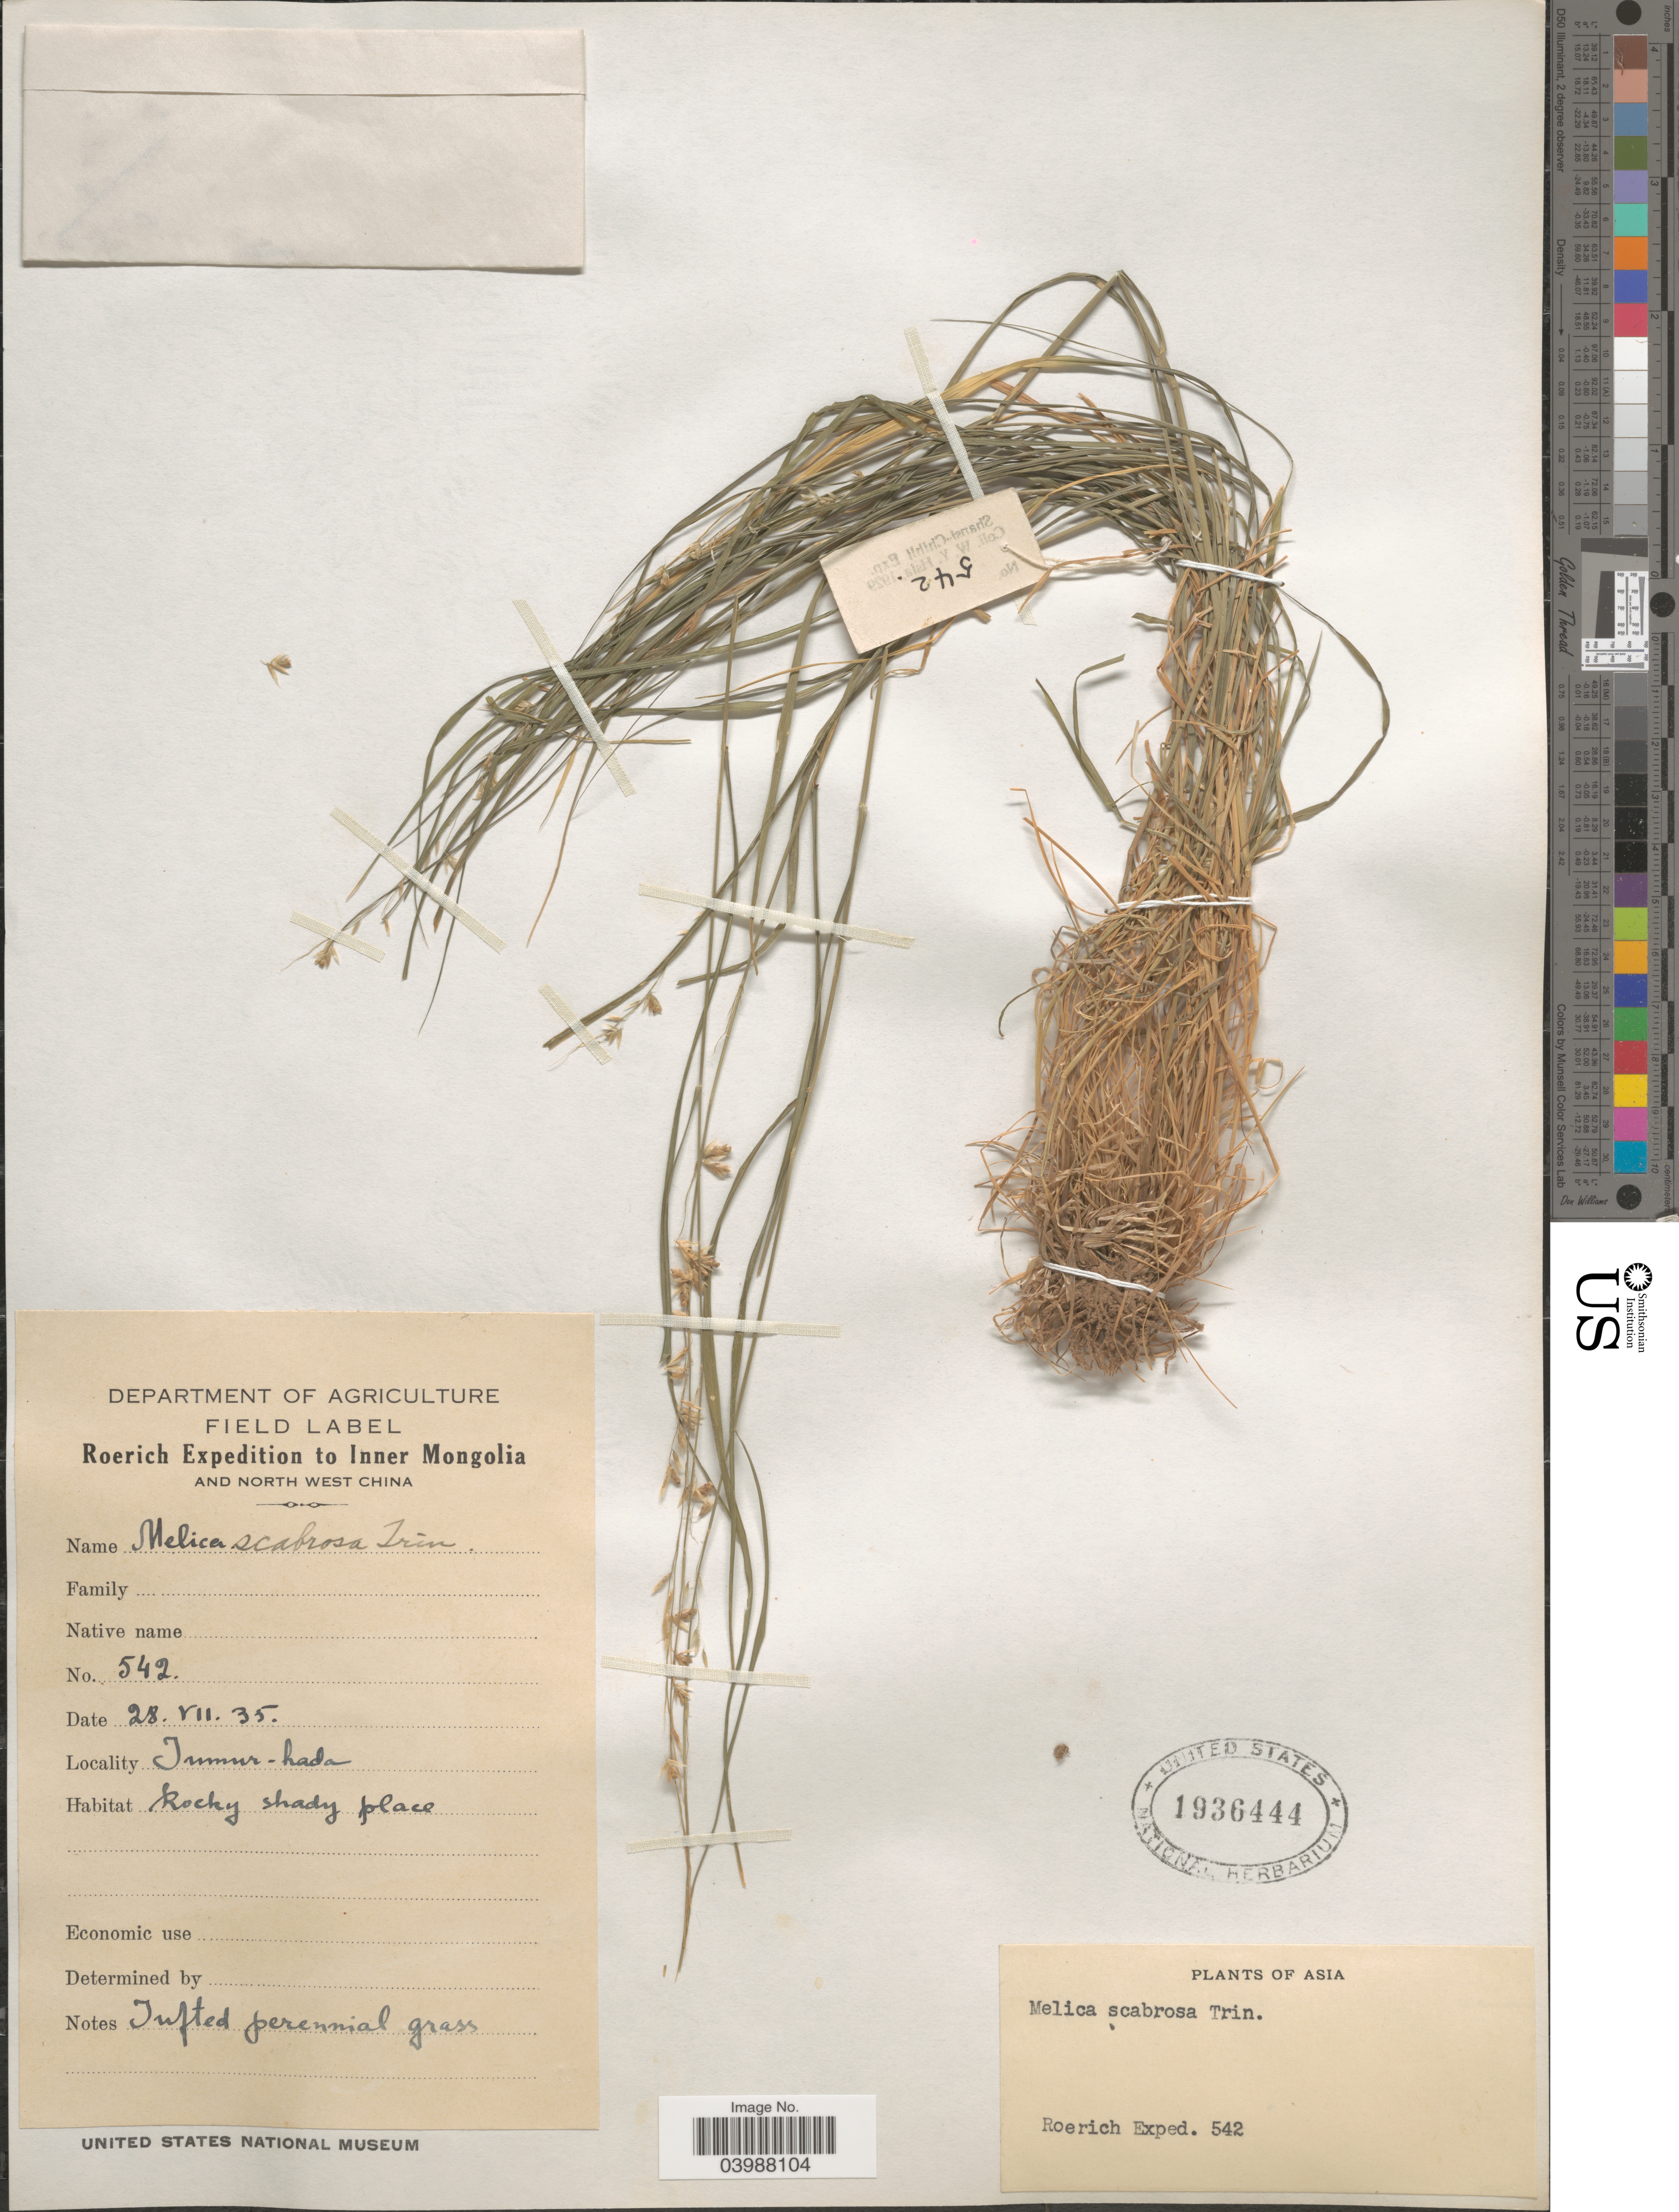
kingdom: Plantae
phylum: Tracheophyta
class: Liliopsida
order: Poales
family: Poaceae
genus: Melica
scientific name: Melica scabrosa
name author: Trin.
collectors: Roerich Expedition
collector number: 542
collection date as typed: Transcribed d/m/y: 28/7/35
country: China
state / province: Nei Monggol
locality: Inner Mongolia and North West China. Tumur-hada.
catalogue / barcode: US 1936444